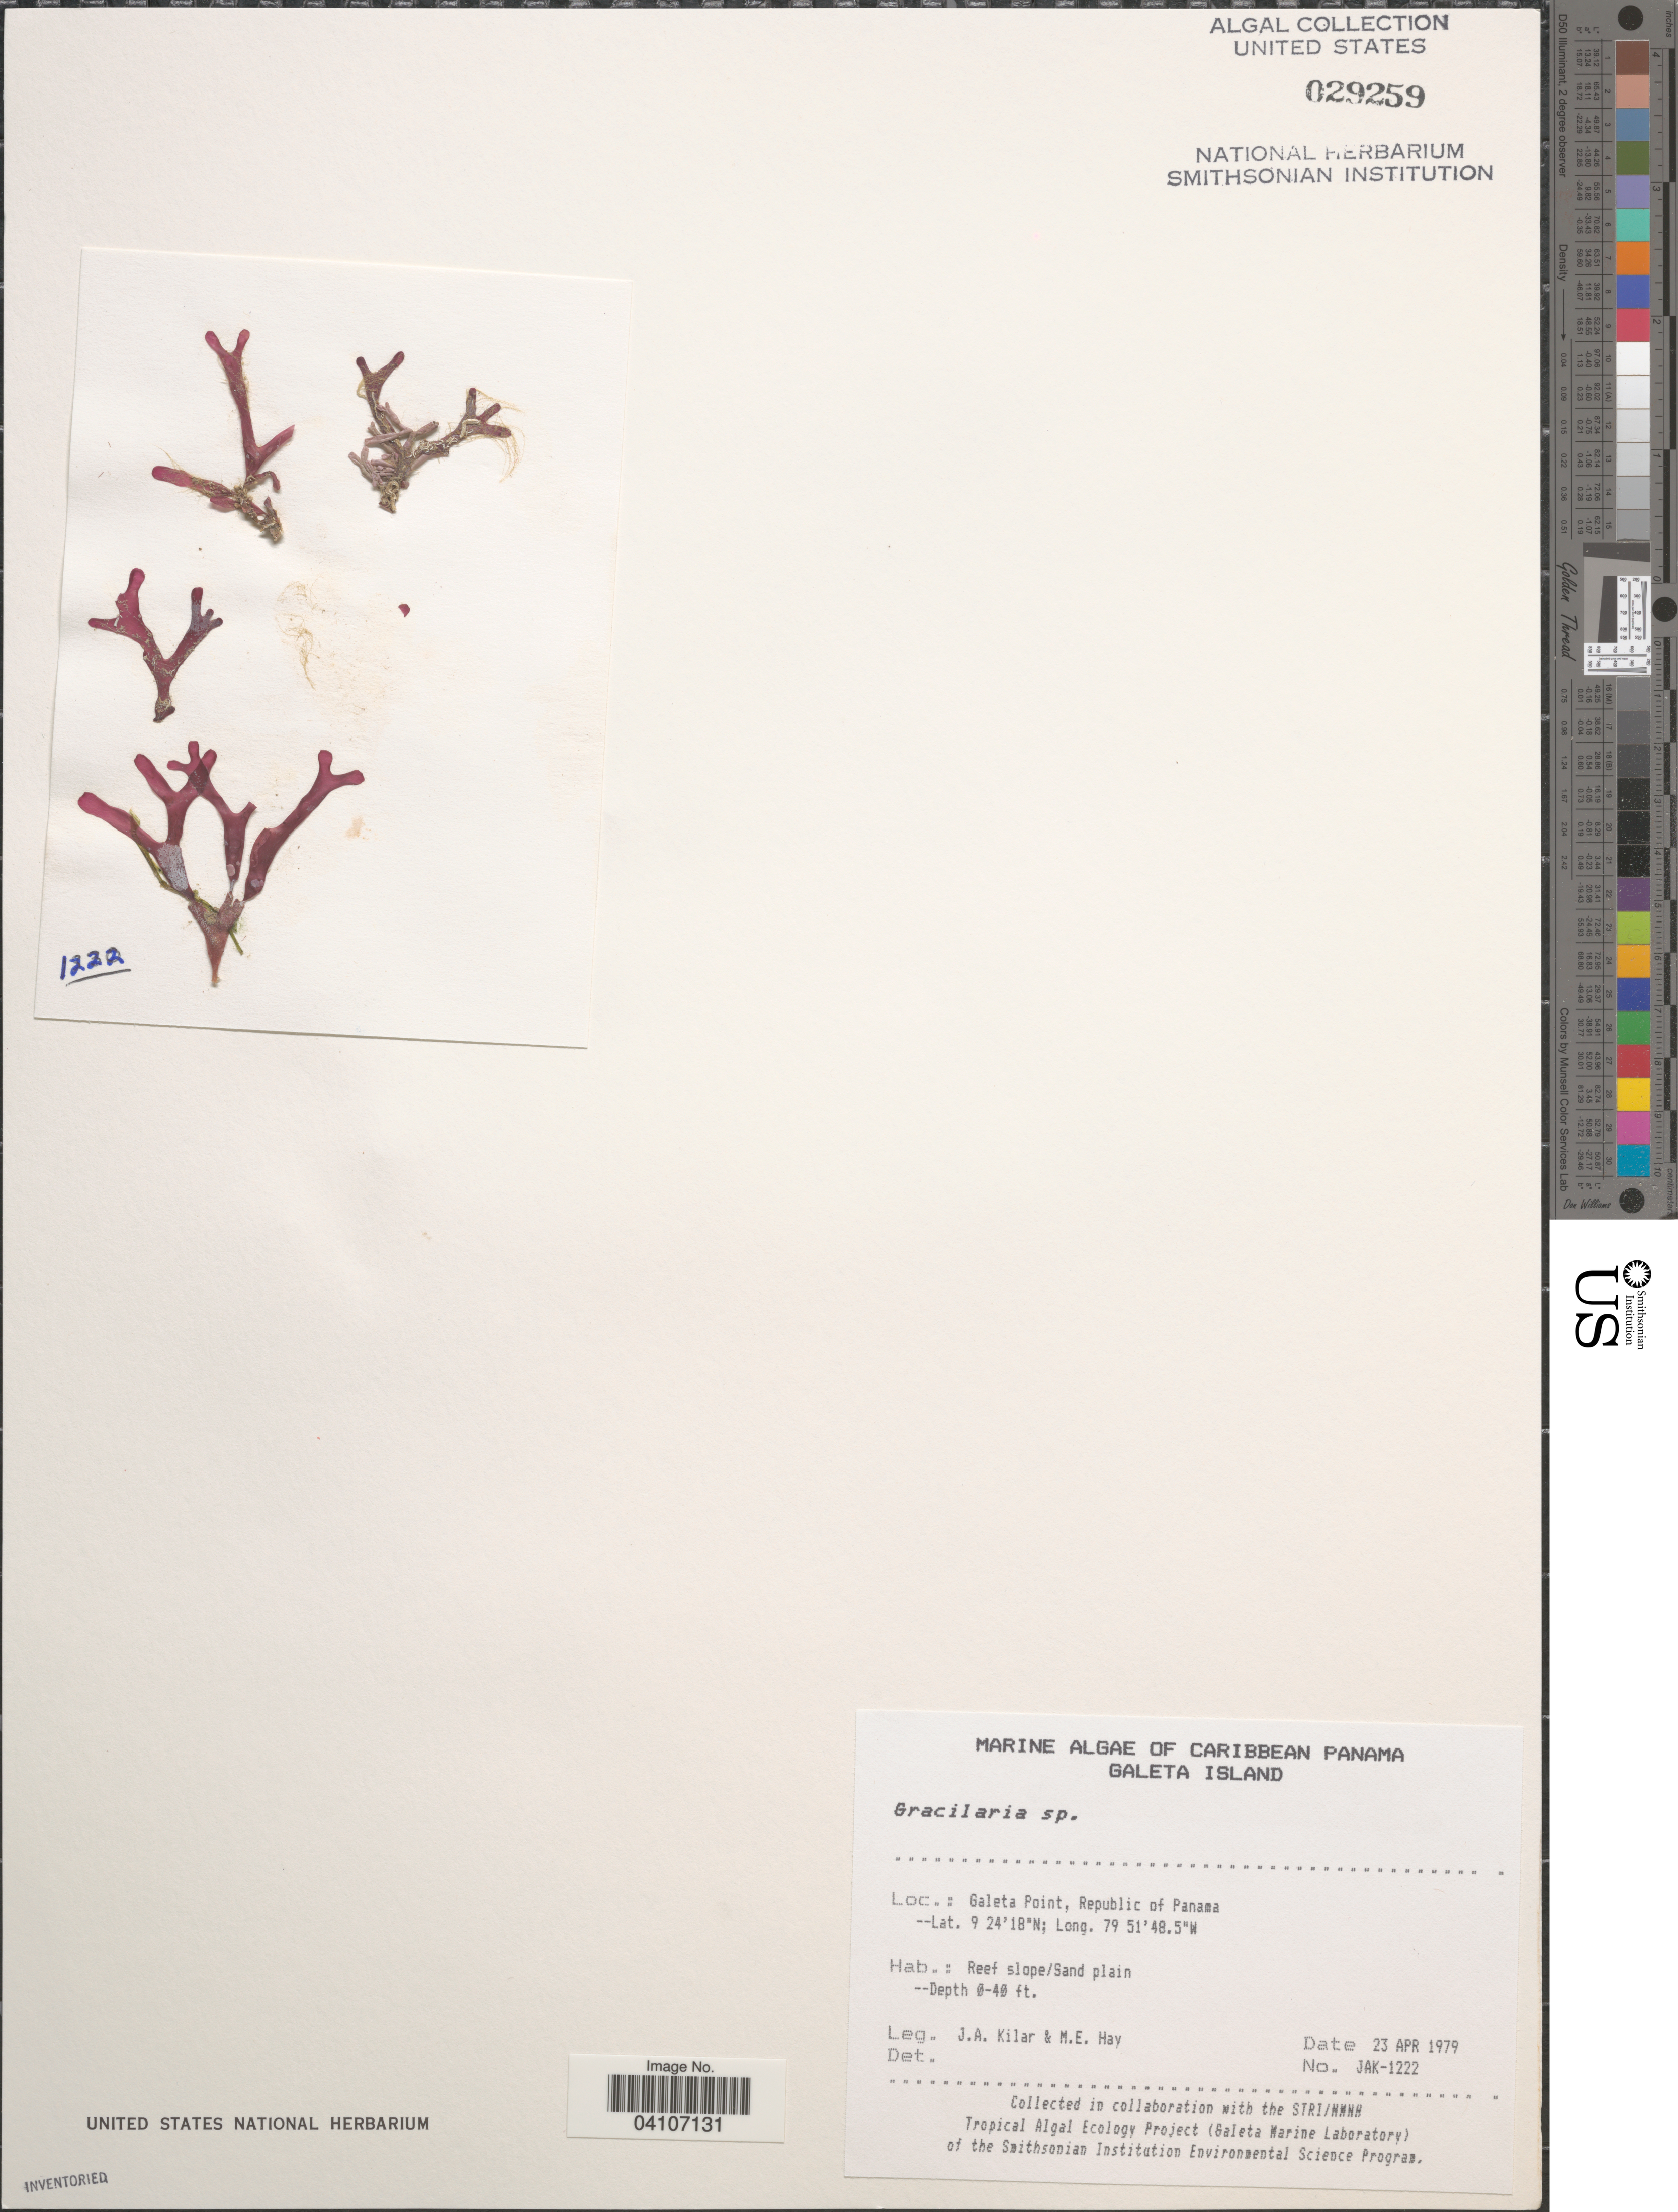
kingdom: Plantae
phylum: Rhodophyta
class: Florideophyceae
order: Gracilariales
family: Gracilariaceae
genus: Gracilaria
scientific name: Gracilaria sp.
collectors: J. A. Kilar & M. E. Hay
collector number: JAK-1222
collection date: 1979-04-23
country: Panama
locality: Caribbean Panama. Galeta Island. Galeta Point, Republic of Panama.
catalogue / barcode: US 29259